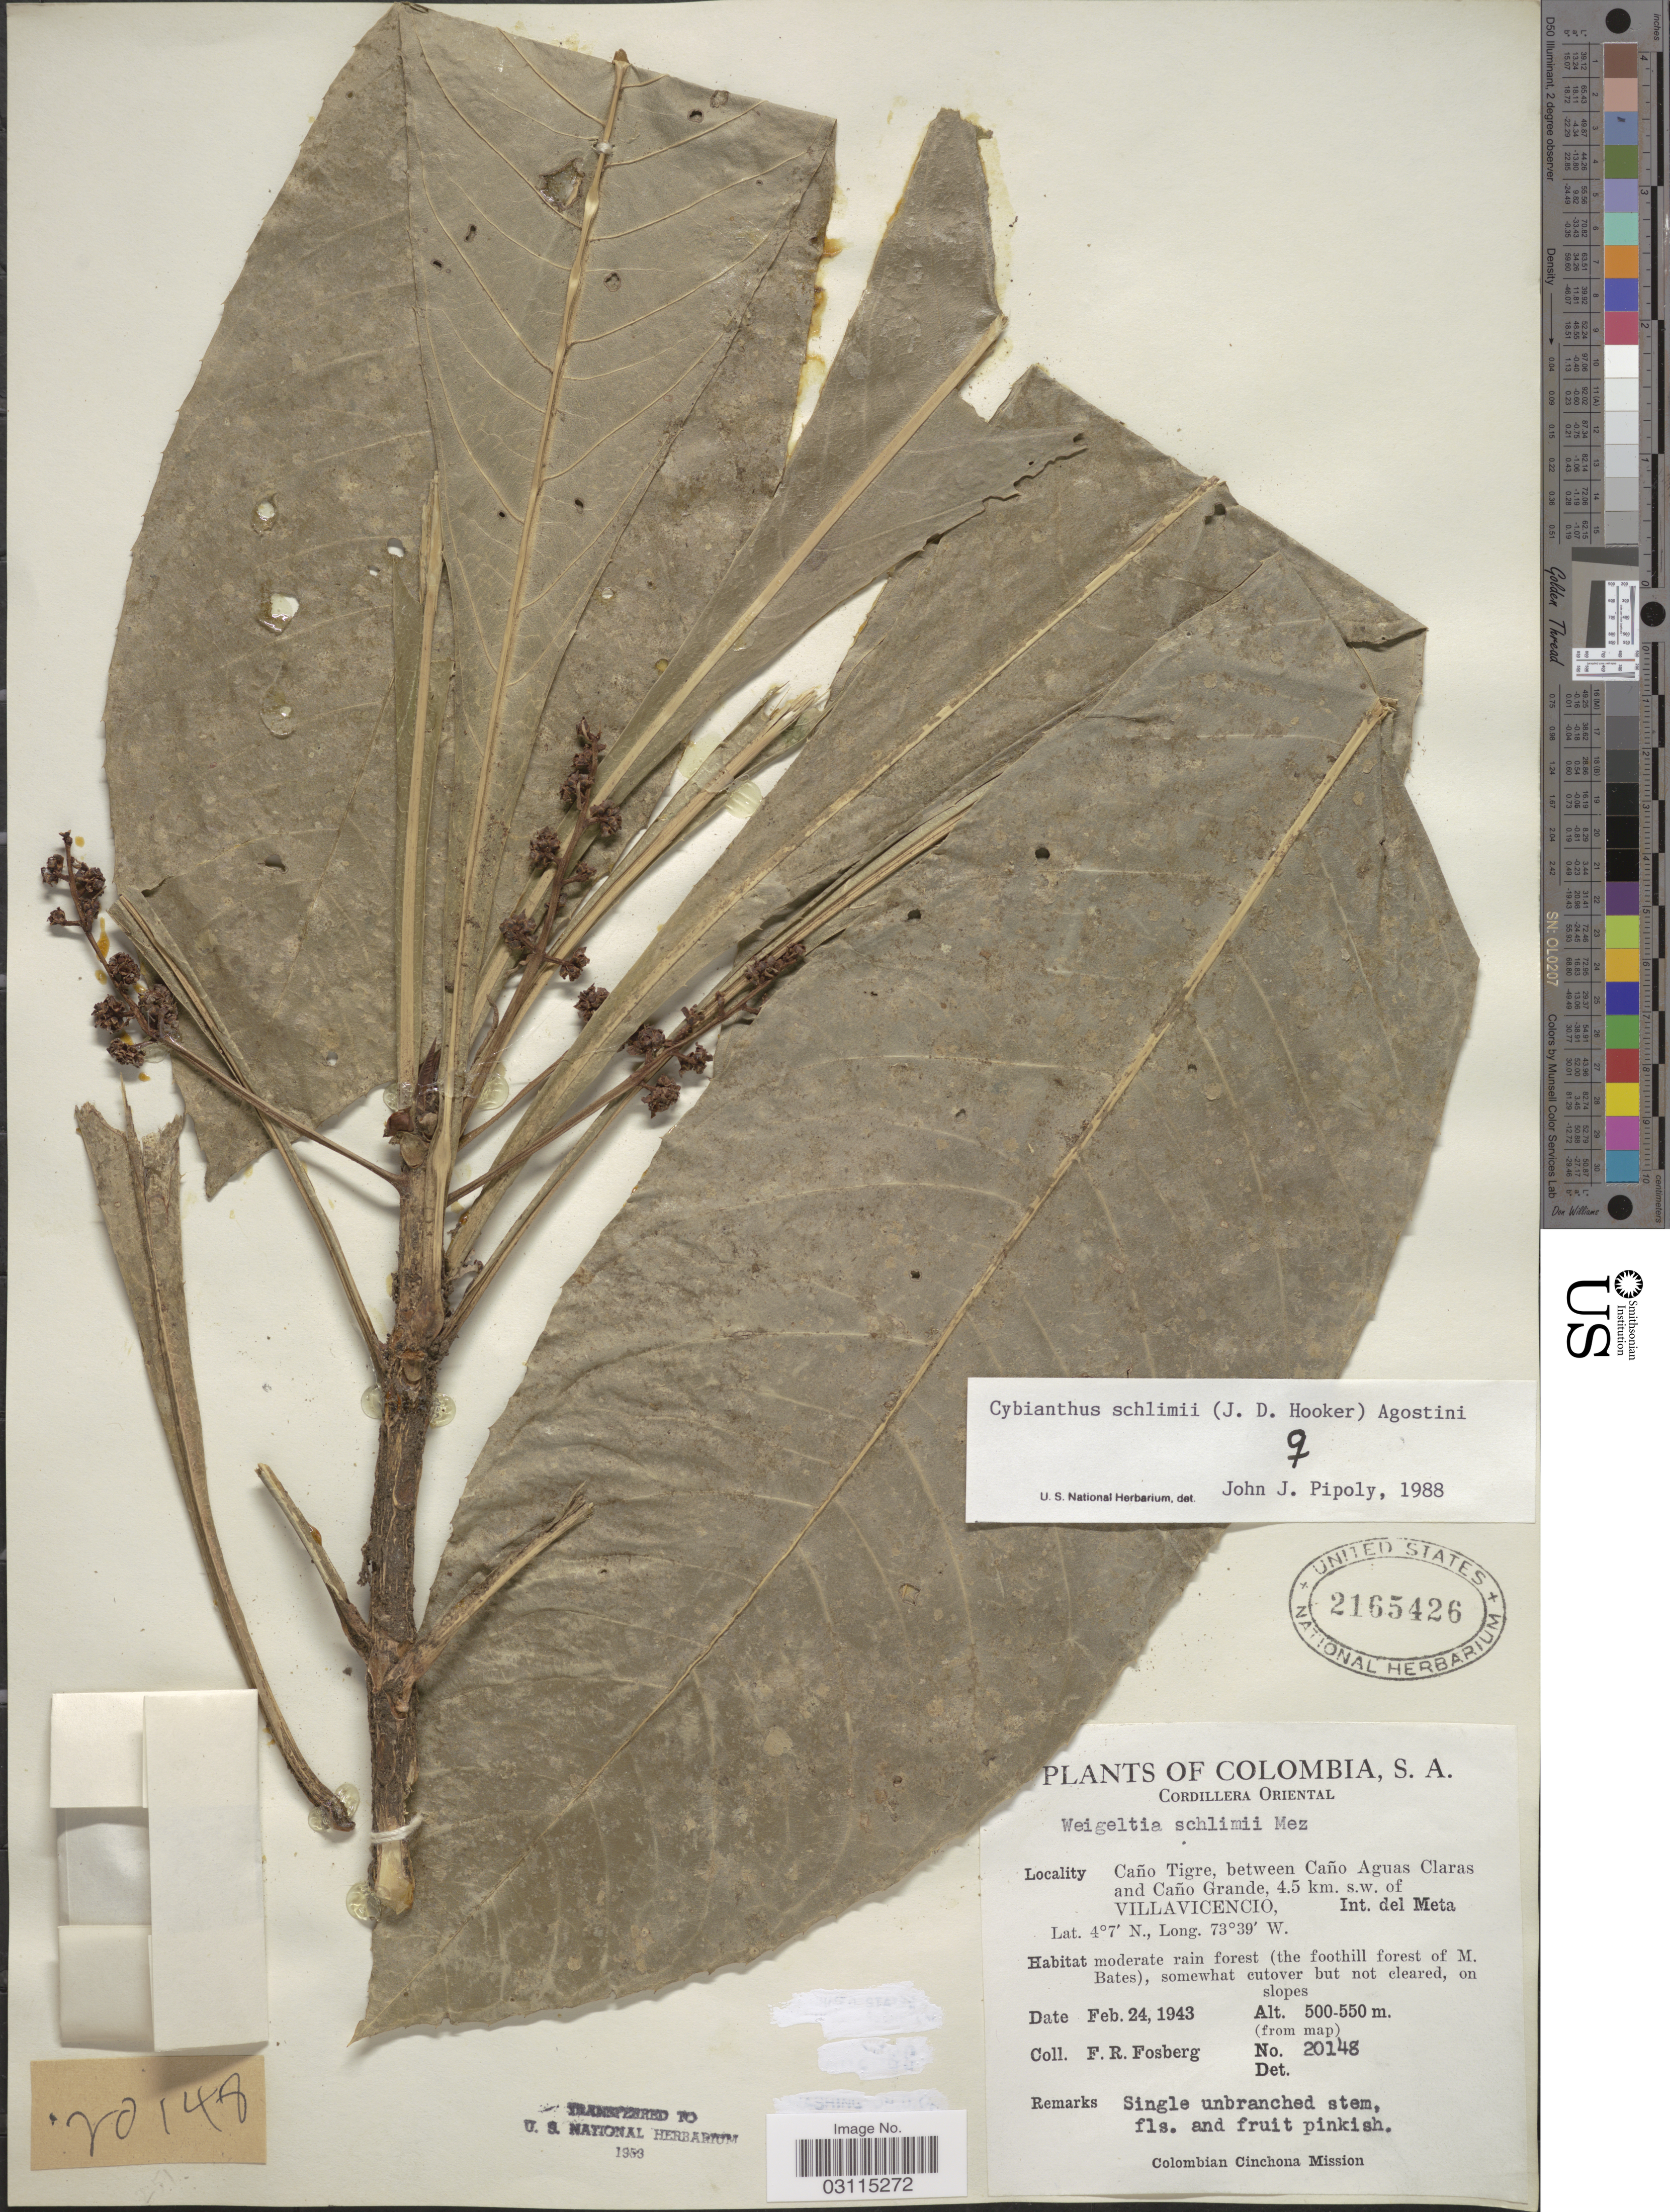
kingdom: Plantae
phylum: Tracheophyta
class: Magnoliopsida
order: Ericales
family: Primulaceae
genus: Cybianthus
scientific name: Cybianthus schlimii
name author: (Hook. f.) G. Agostini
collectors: F. R. Fosberg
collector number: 20148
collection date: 1943-02-24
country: Colombia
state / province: Meta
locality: Cordillera Oriental, Caño Tigre, between Caño Aguas Claras and Caño Grande, 4.5 km. s.w. of Villavicencio, Int. del Meta. (the foothill forest of M. Bates).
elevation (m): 500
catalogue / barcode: US 2165426